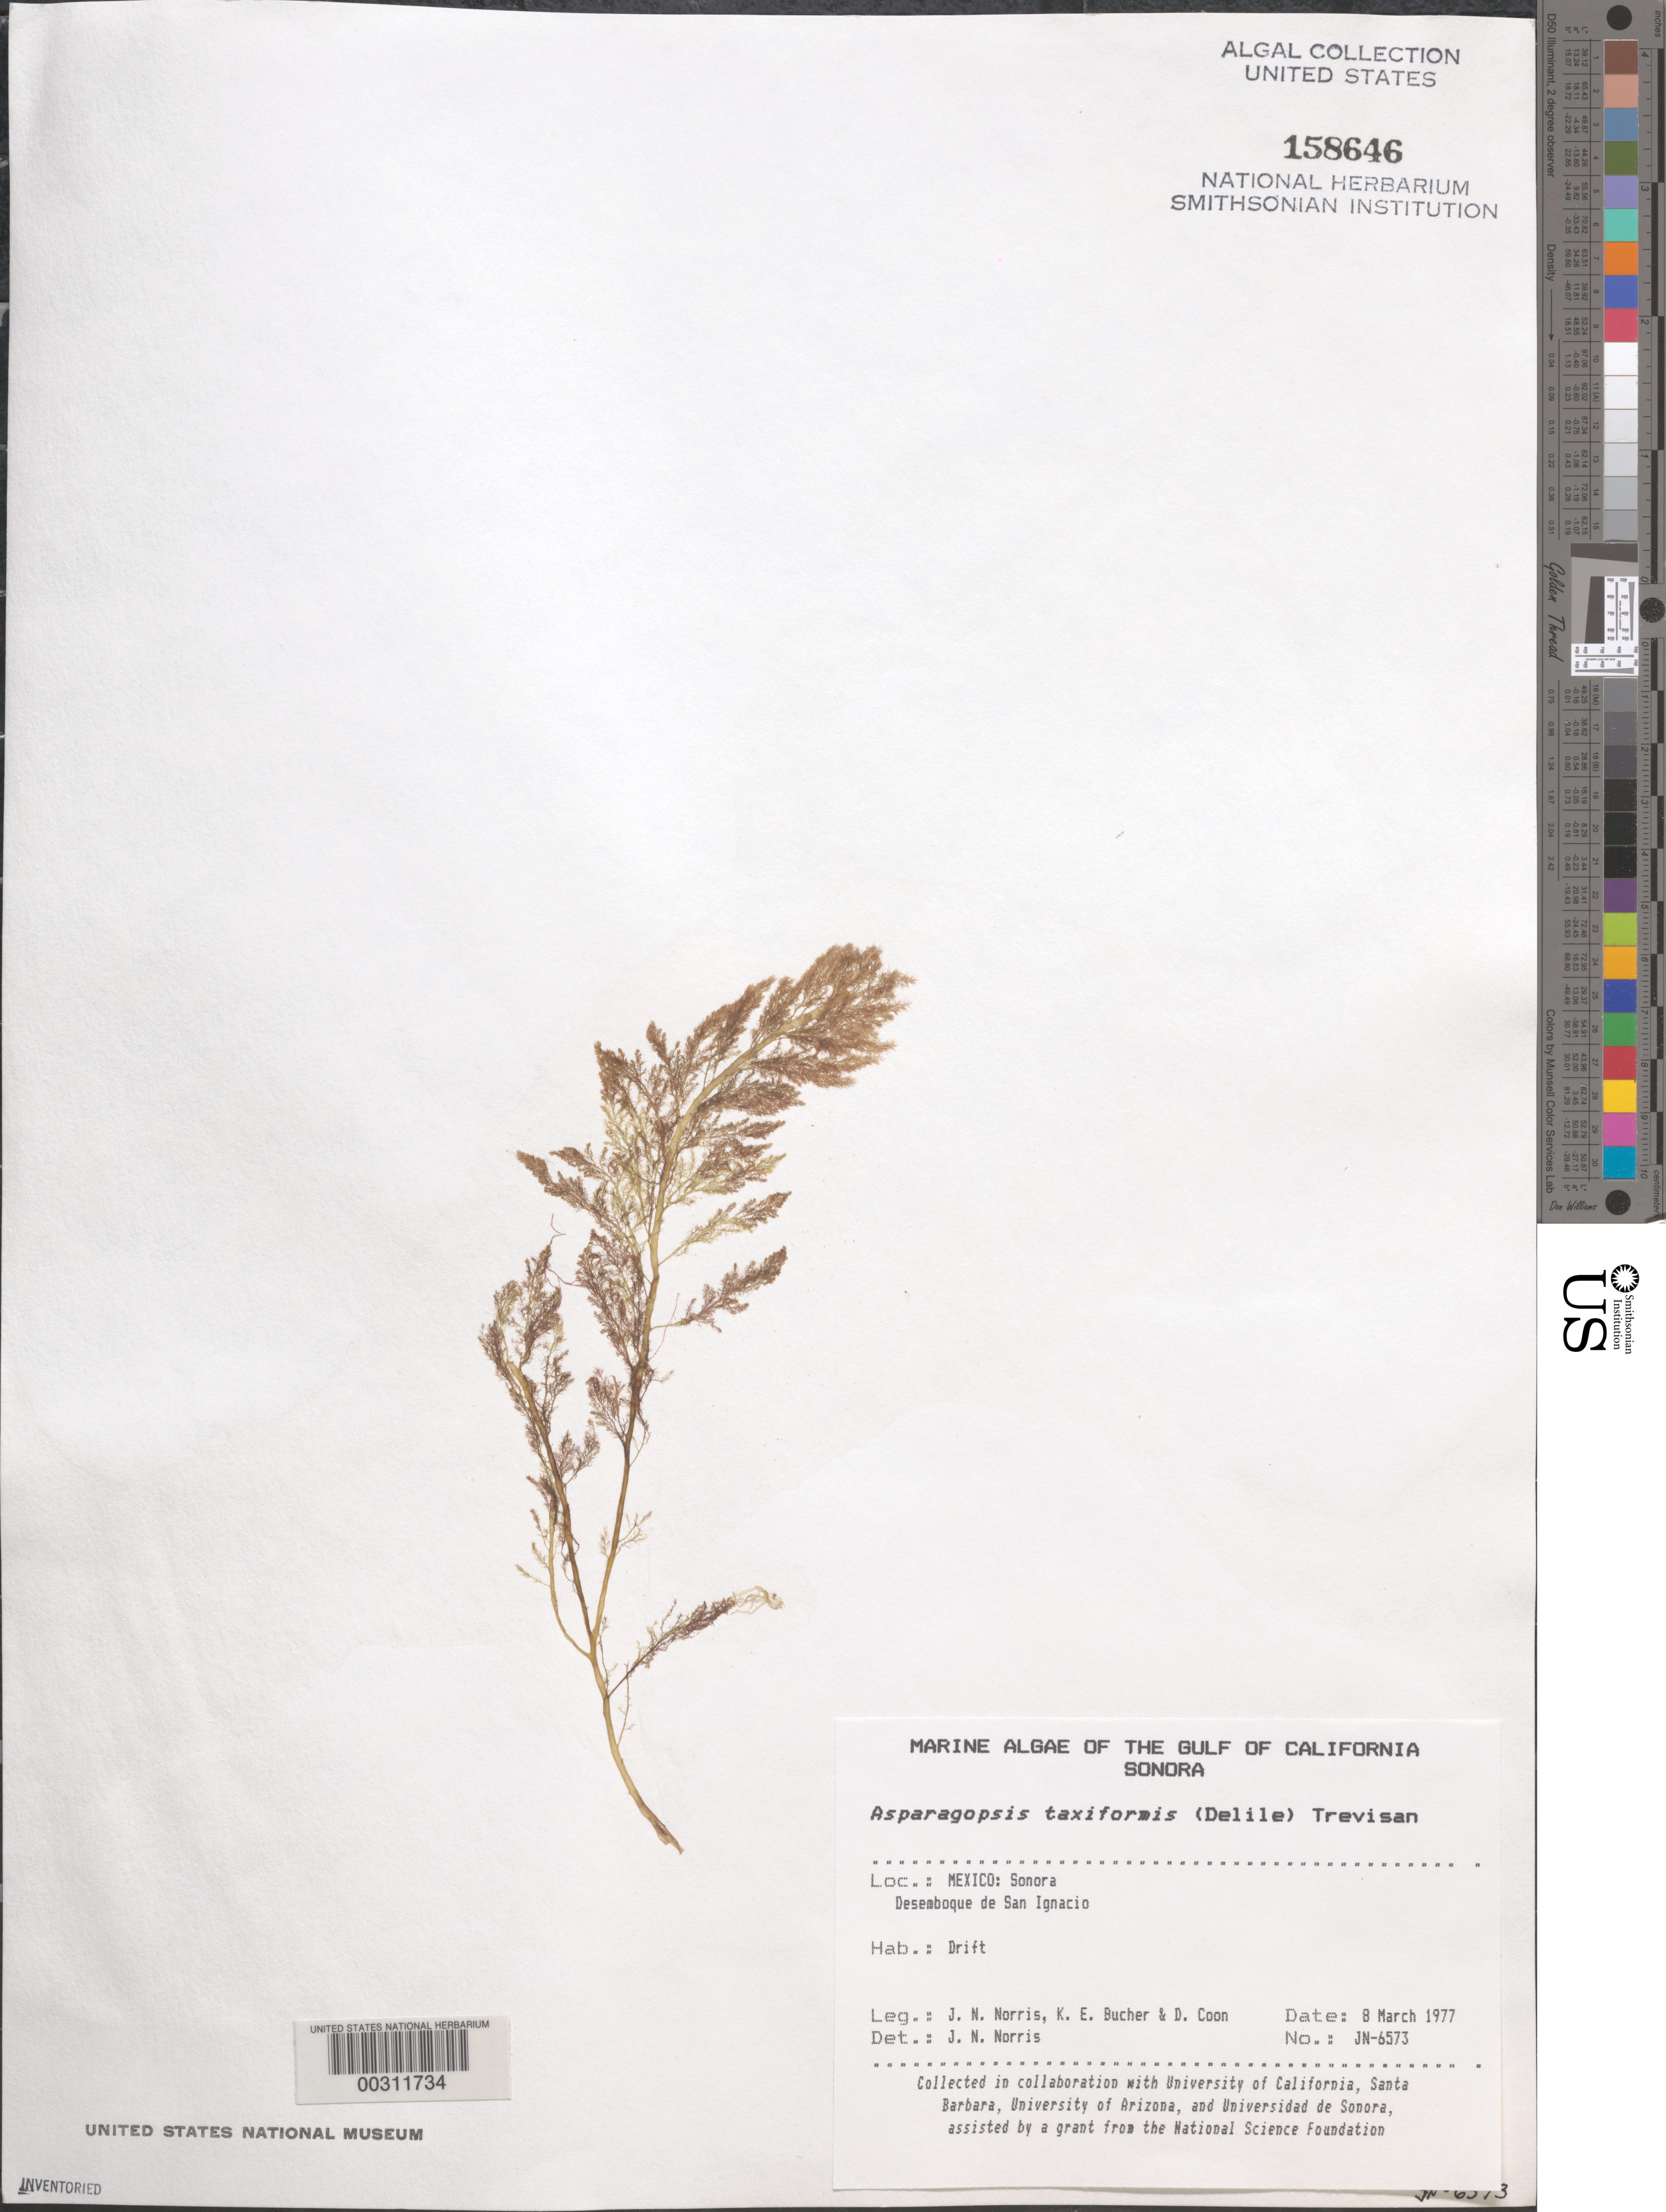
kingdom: Plantae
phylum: Rhodophyta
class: Florideophyceae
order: Bonnemaisoniales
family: Bonnemaisoniaceae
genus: Asparagopsis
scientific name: Asparagopsis taxiformis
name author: (Delile) Trevis.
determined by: Norris, James N.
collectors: J. N. Norris, K. E. Bucher & D. Coon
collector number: JN-6573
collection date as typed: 08 Mar 1977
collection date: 1977-03-08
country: Mexico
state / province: Sonora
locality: Desemboque de San Ignacio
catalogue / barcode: US 158646